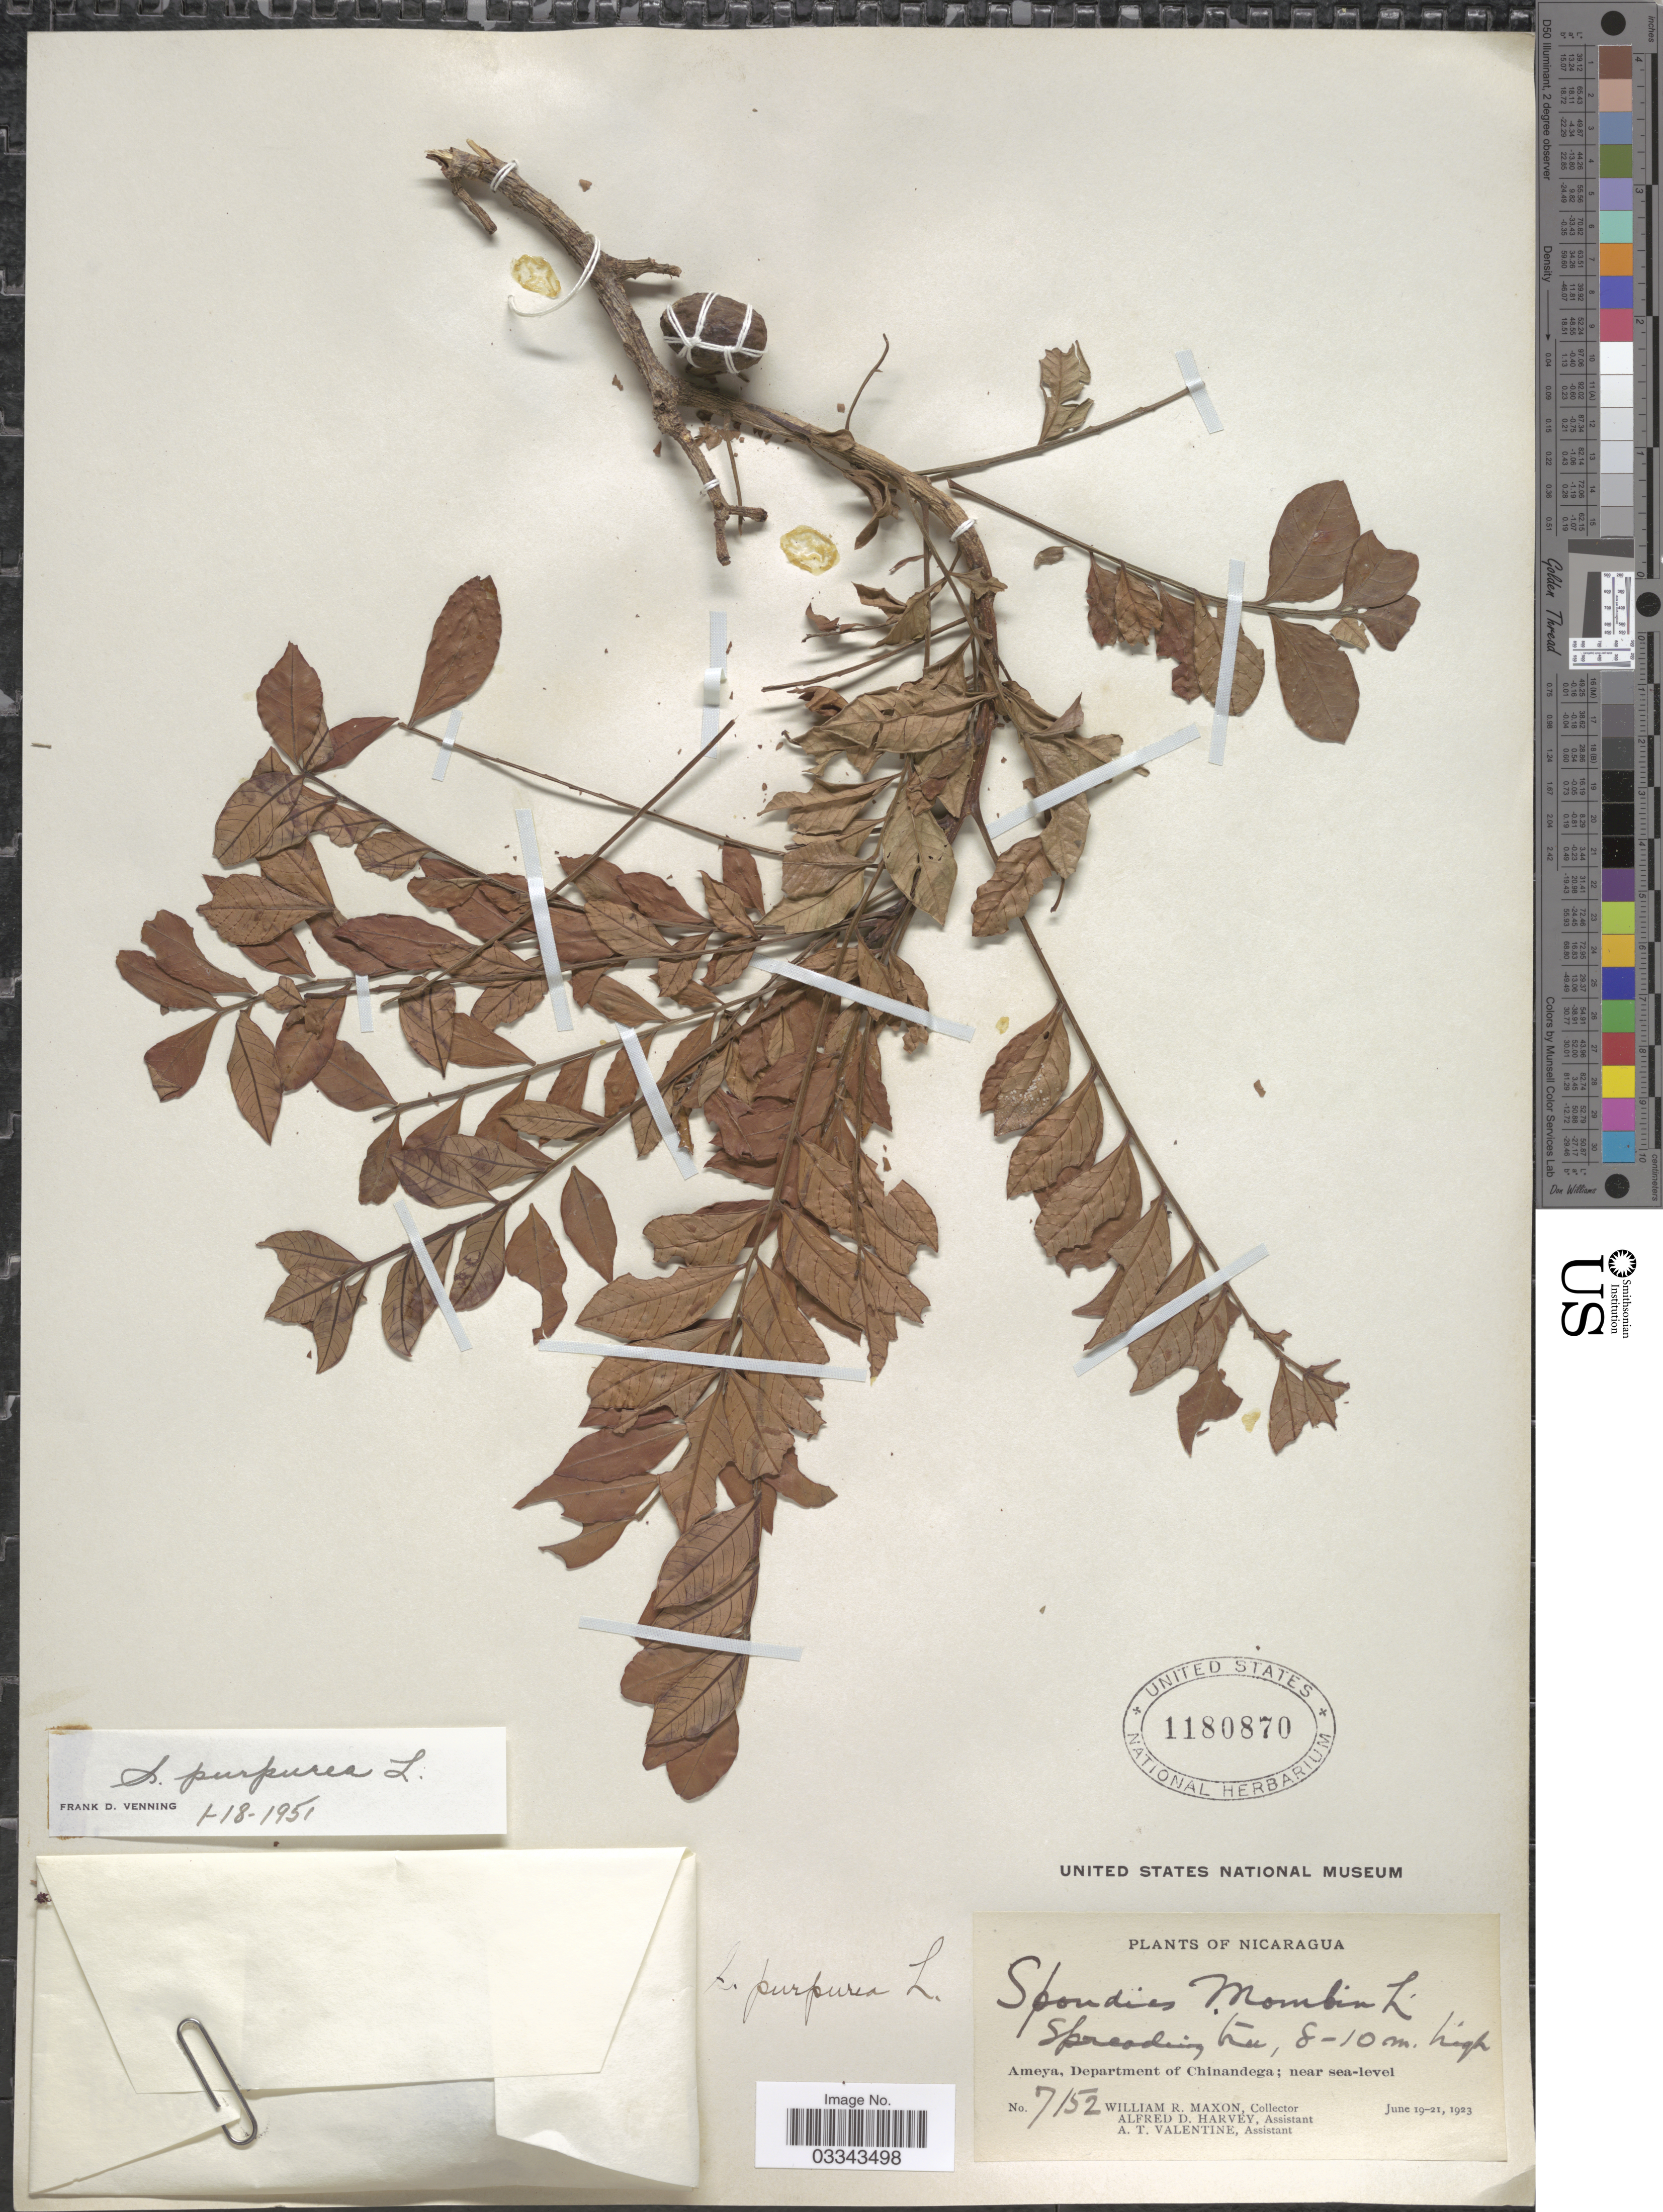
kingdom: Plantae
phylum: Tracheophyta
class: Magnoliopsida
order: Sapindales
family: Anacardiaceae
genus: Spondias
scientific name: Spondias purpurea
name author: L.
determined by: Mitchell, John D.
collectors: W. R. Maxon, A. D. Harvey & A. Valentine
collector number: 7152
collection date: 1923-06-19/1923-06-21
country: Nicaragua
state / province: Chinandega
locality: Ameya, Department of Chinandega.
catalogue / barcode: US 1180870